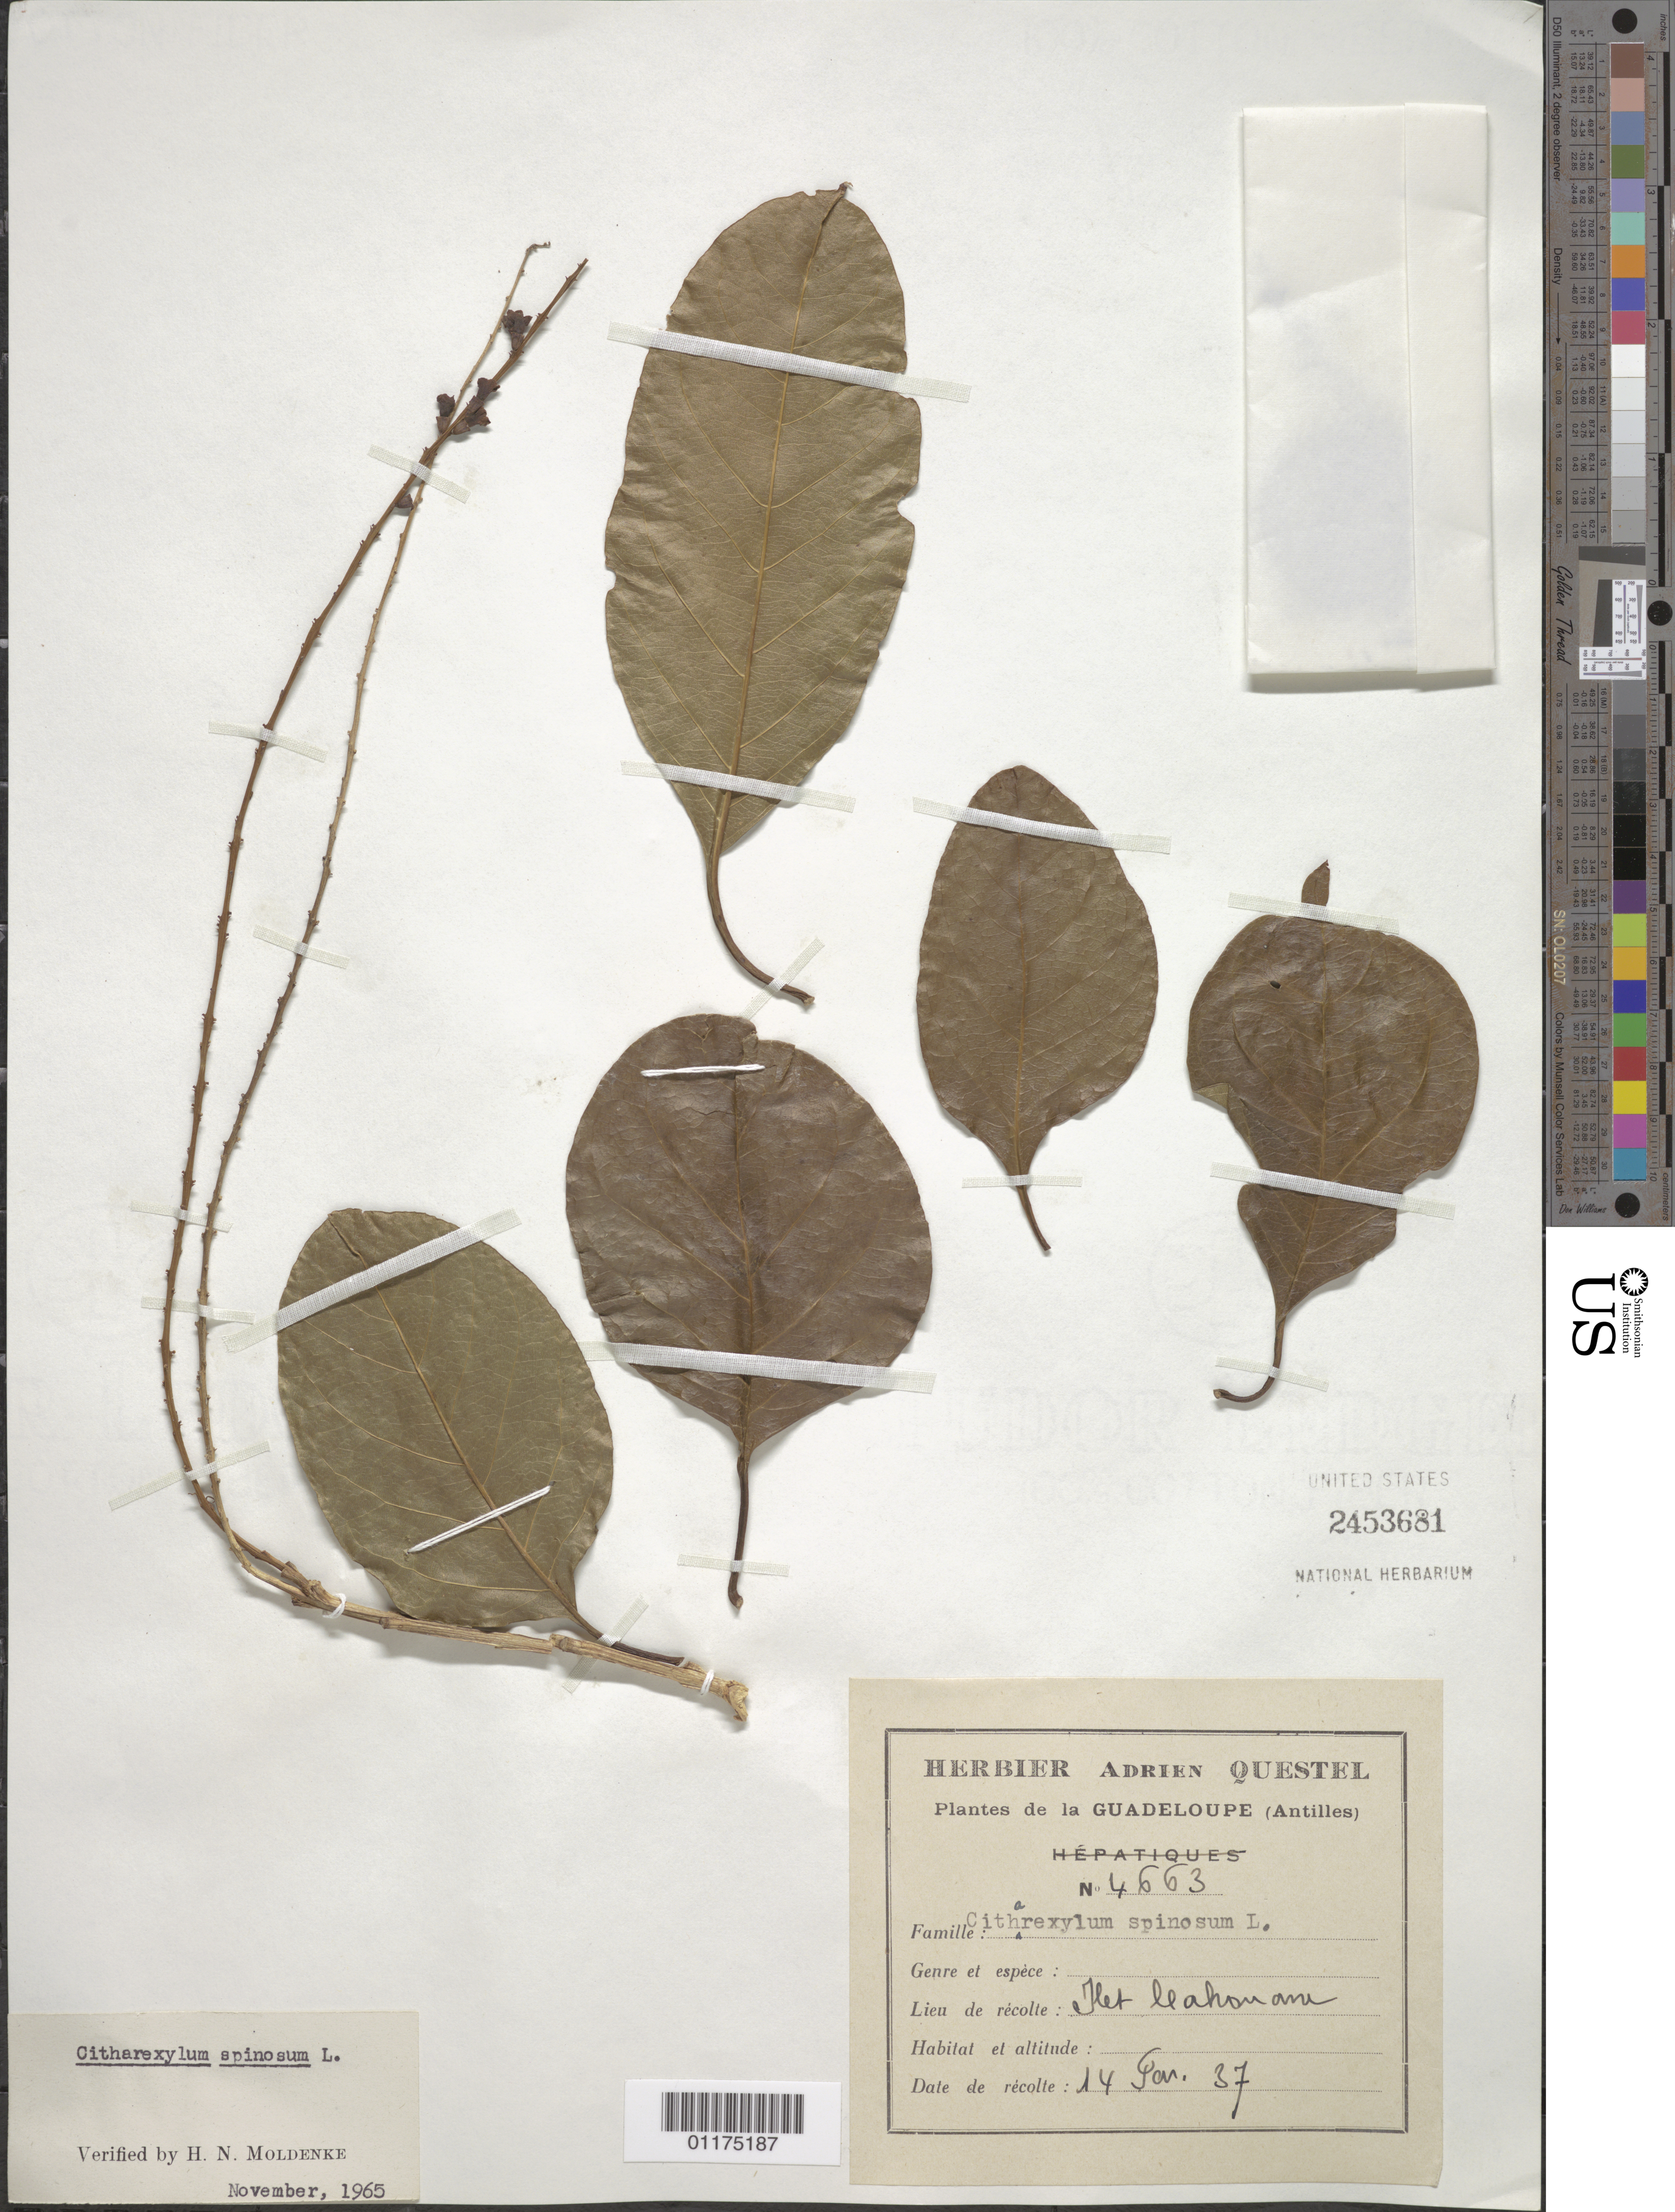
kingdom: Plantae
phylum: Tracheophyta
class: Magnoliopsida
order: Lamiales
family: Verbenaceae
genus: Citharexylum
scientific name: Citharexylum spinosum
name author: L.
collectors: A. Questel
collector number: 4663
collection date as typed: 14 Jan 1937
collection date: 1937-01-14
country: Guadeloupe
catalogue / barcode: US 2453681